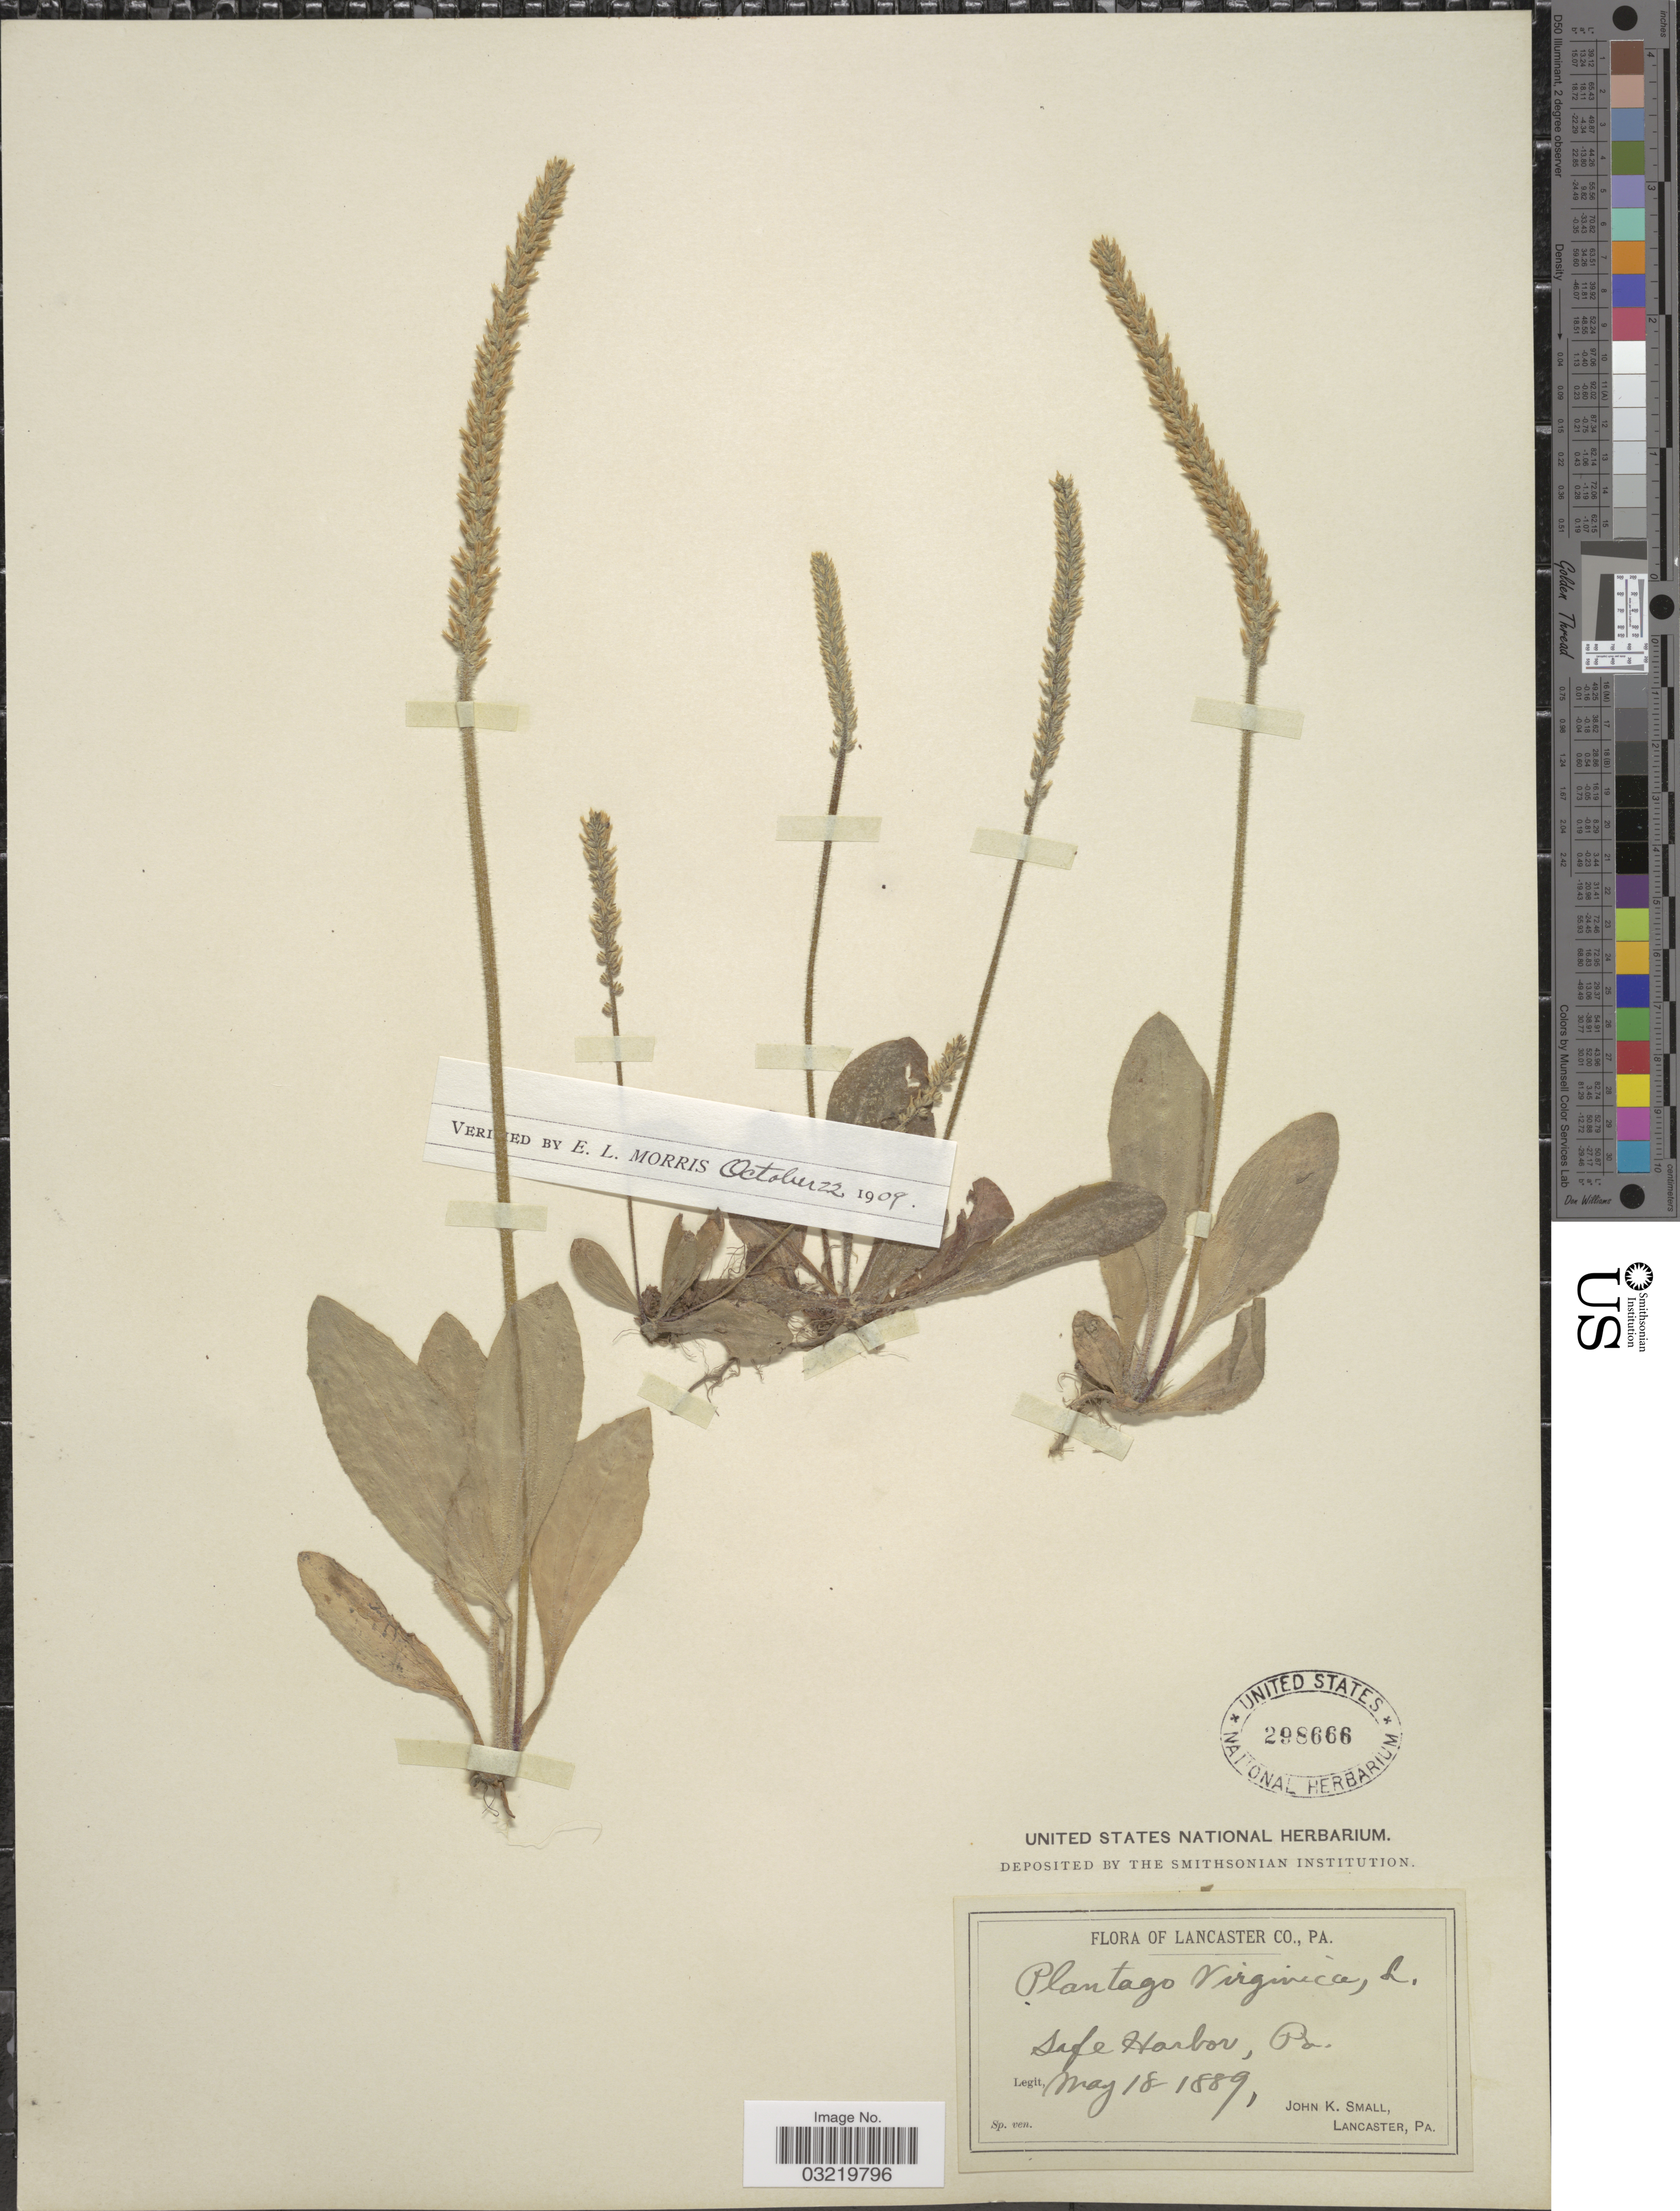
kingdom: Plantae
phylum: Tracheophyta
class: Magnoliopsida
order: Lamiales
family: Plantaginaceae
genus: Plantago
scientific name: Plantago virginica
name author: L.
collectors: J. K. Small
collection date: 1889-05-18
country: United States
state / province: Pennsylvania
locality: Lancaster Co., Safe Harbor.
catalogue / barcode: US 298666